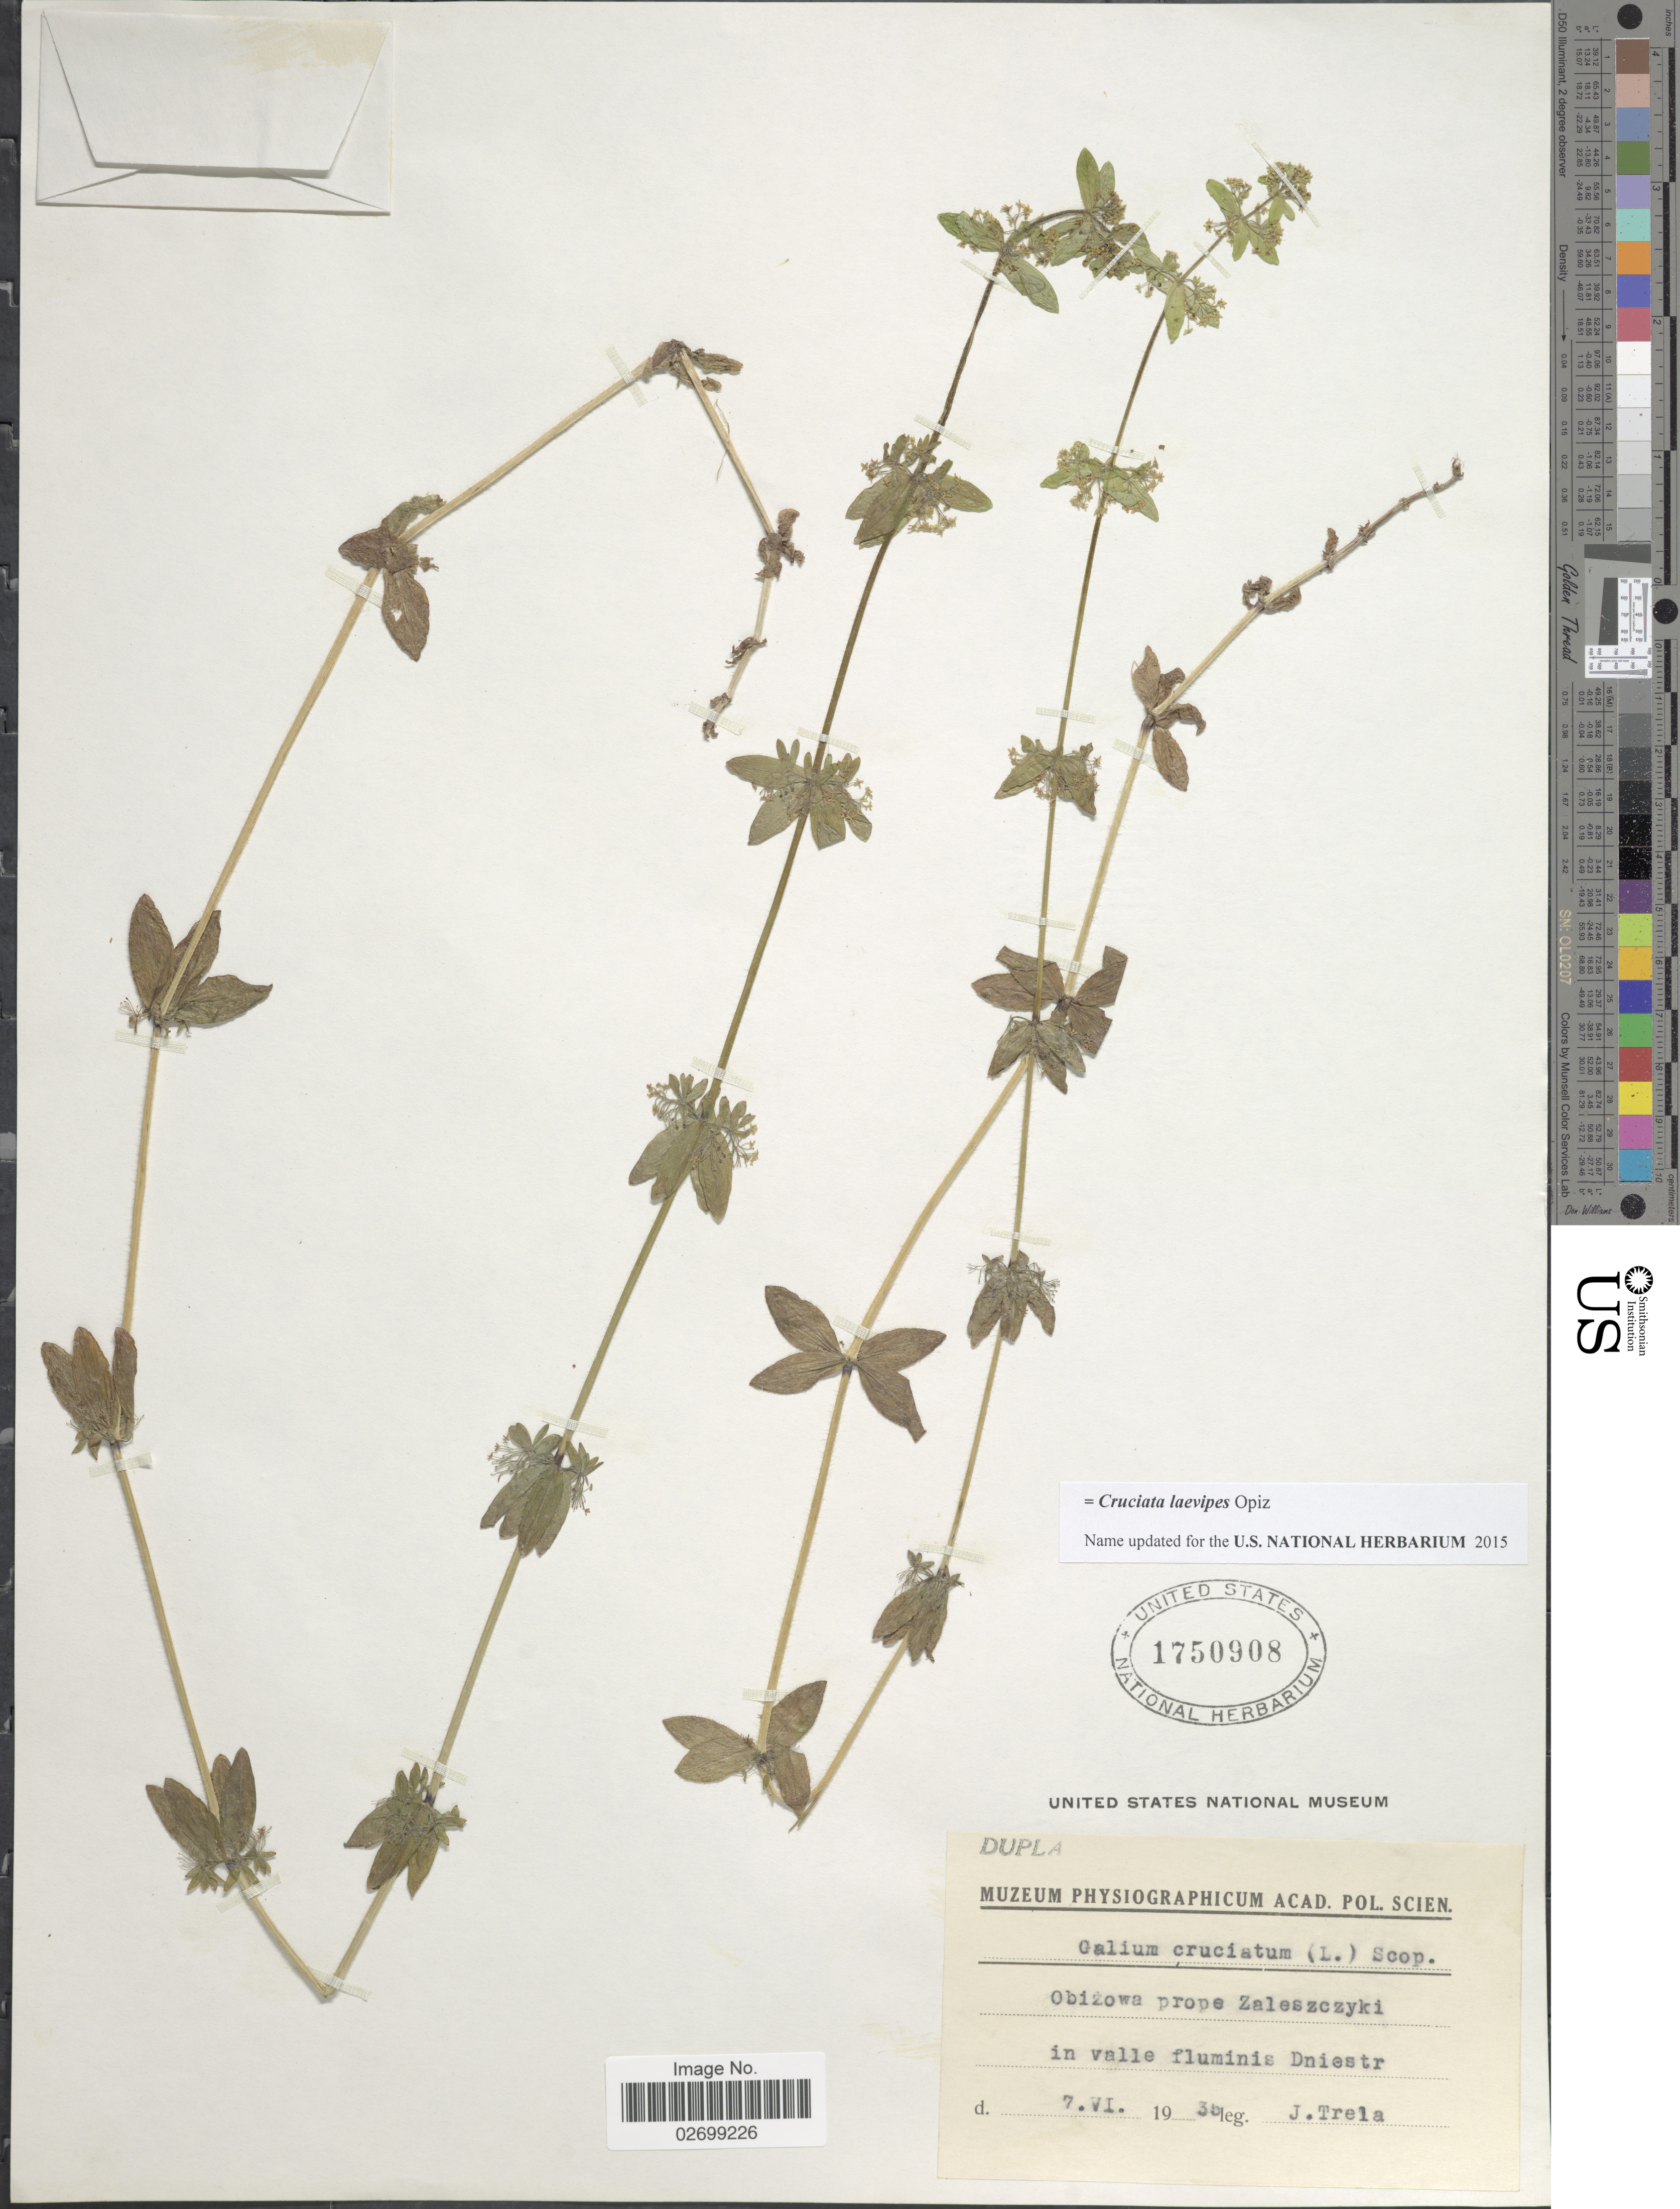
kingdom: Plantae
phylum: Tracheophyta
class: Magnoliopsida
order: Gentianales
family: Rubiaceae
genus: Cruciata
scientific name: Cruciata laevipes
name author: Opiz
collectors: J. Trela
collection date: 1930-06-07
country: Ukraine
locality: Obizowa prope Zaleszczyki in valle fluminis Dniestr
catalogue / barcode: US 1750908